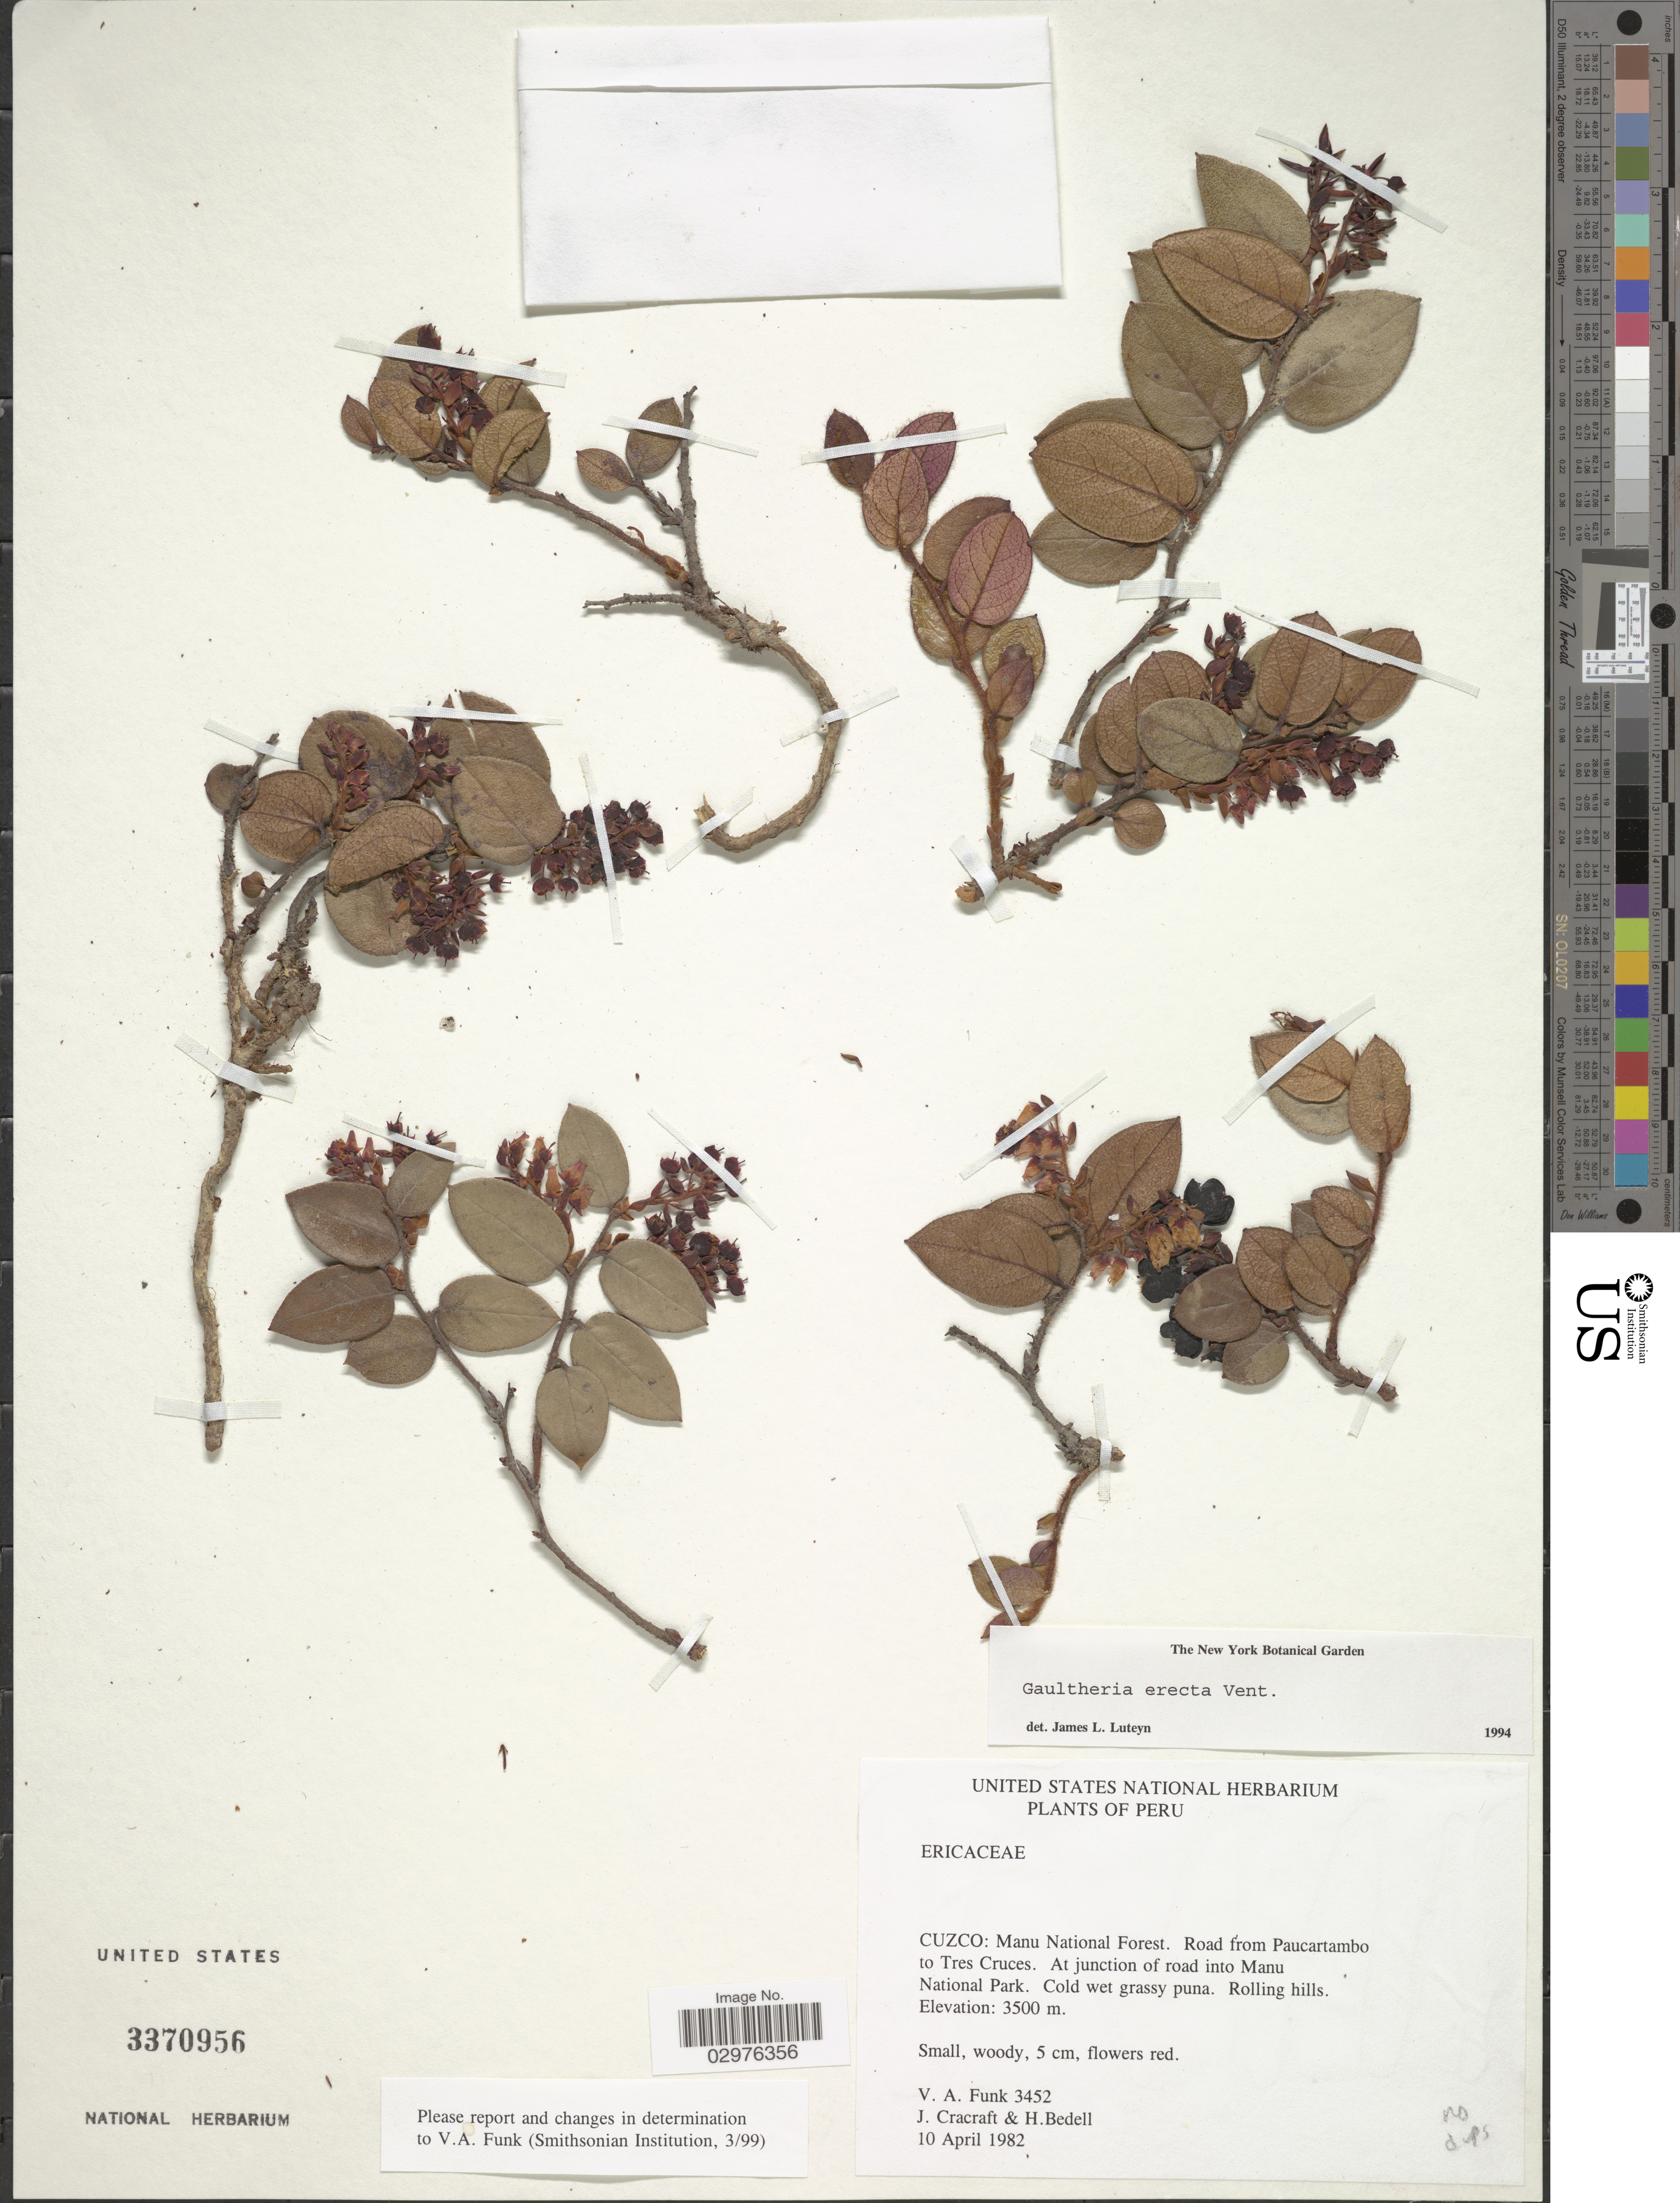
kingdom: Plantae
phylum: Tracheophyta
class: Magnoliopsida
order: Ericales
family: Ericaceae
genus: Gaultheria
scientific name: Gaultheria erecta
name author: Vent.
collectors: V. Funk, J. L. Cracraft & H. Bedell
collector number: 3452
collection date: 1982-04-10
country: Peru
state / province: Cusco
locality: Cuzco: Manu National Forest. Road from Paucartambo to Tres Cruces. At junction of road into Manu National Park.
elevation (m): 3500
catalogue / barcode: US 3370956